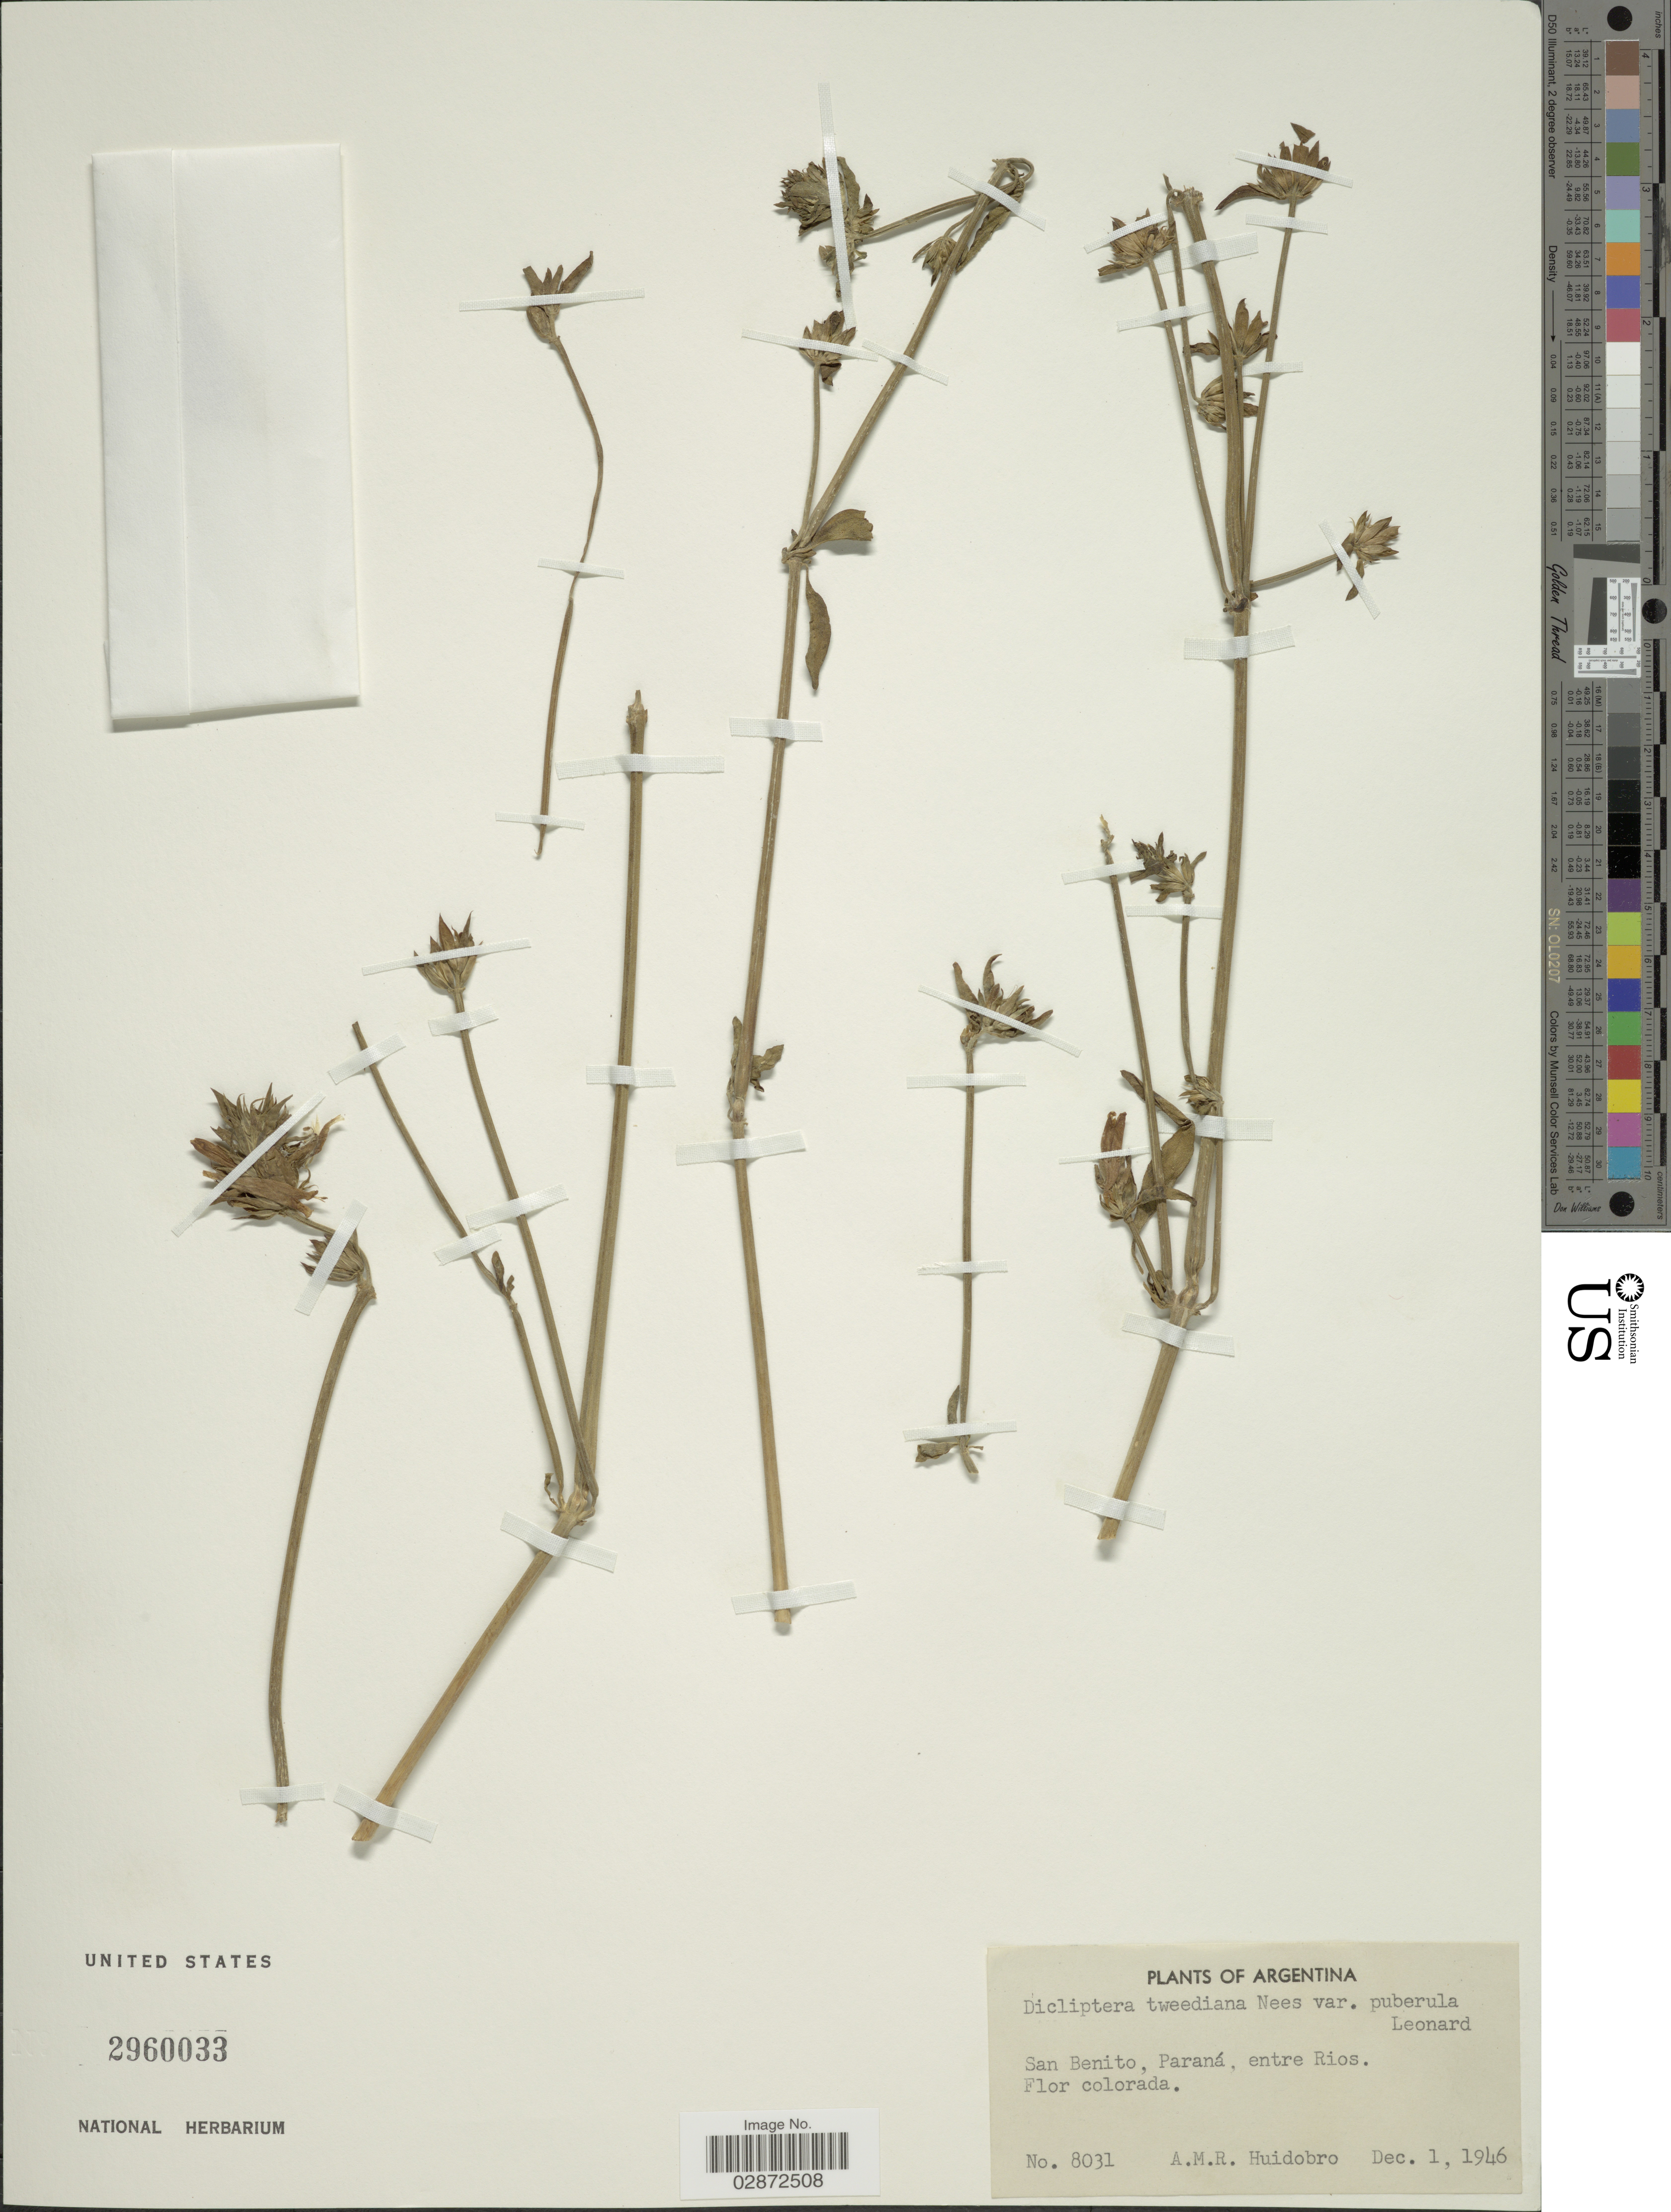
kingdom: Plantae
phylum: Tracheophyta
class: Magnoliopsida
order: Lamiales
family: Acanthaceae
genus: Dicliptera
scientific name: Dicliptera squarrosa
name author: Nees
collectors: A. M. R. Huidobro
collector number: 8031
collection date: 1946-12-01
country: Argentina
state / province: Entre Rios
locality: San Benito, Paraná.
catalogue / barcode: US 2960033